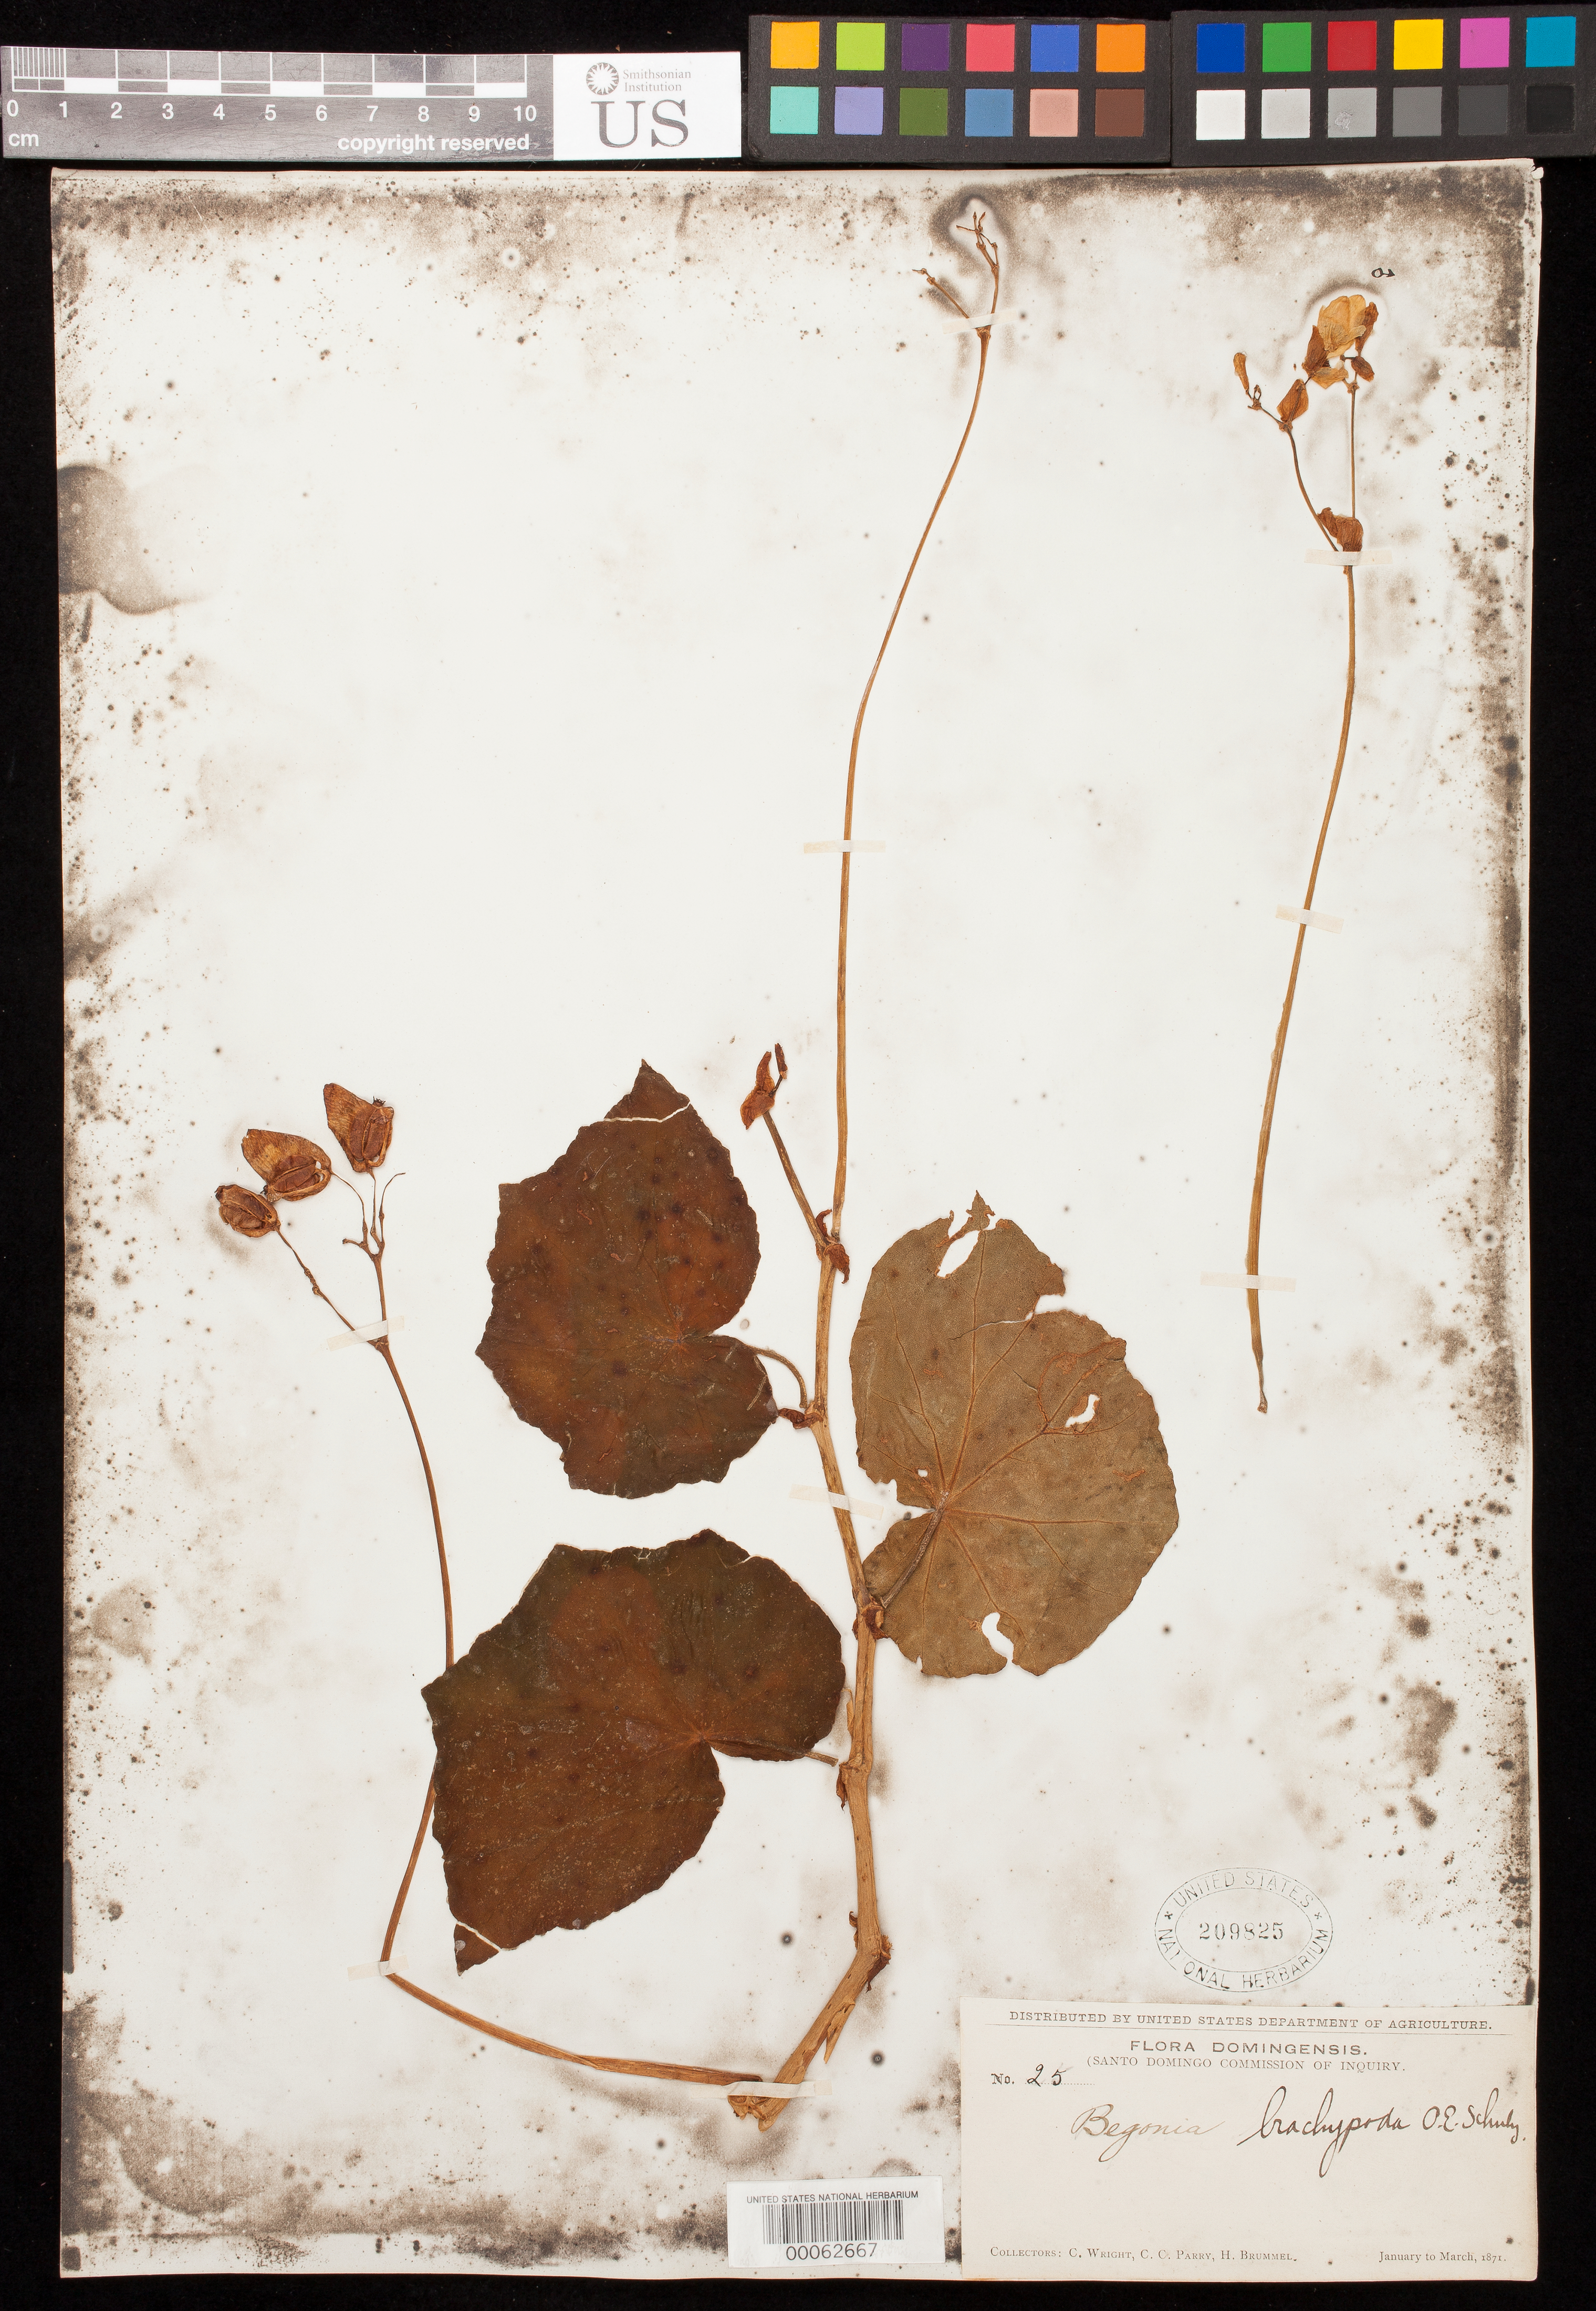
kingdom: Plantae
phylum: Tracheophyta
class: Magnoliopsida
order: Cucurbitales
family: Begoniaceae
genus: Begonia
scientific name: Begonia brachypoda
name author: O.E. Schulz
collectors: C. Wright, C. C. Parry & H. Brummel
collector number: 25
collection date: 1871-01/1871-03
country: Dominican Republic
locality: Domingensis. (Santo Domingo.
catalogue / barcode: US 209825